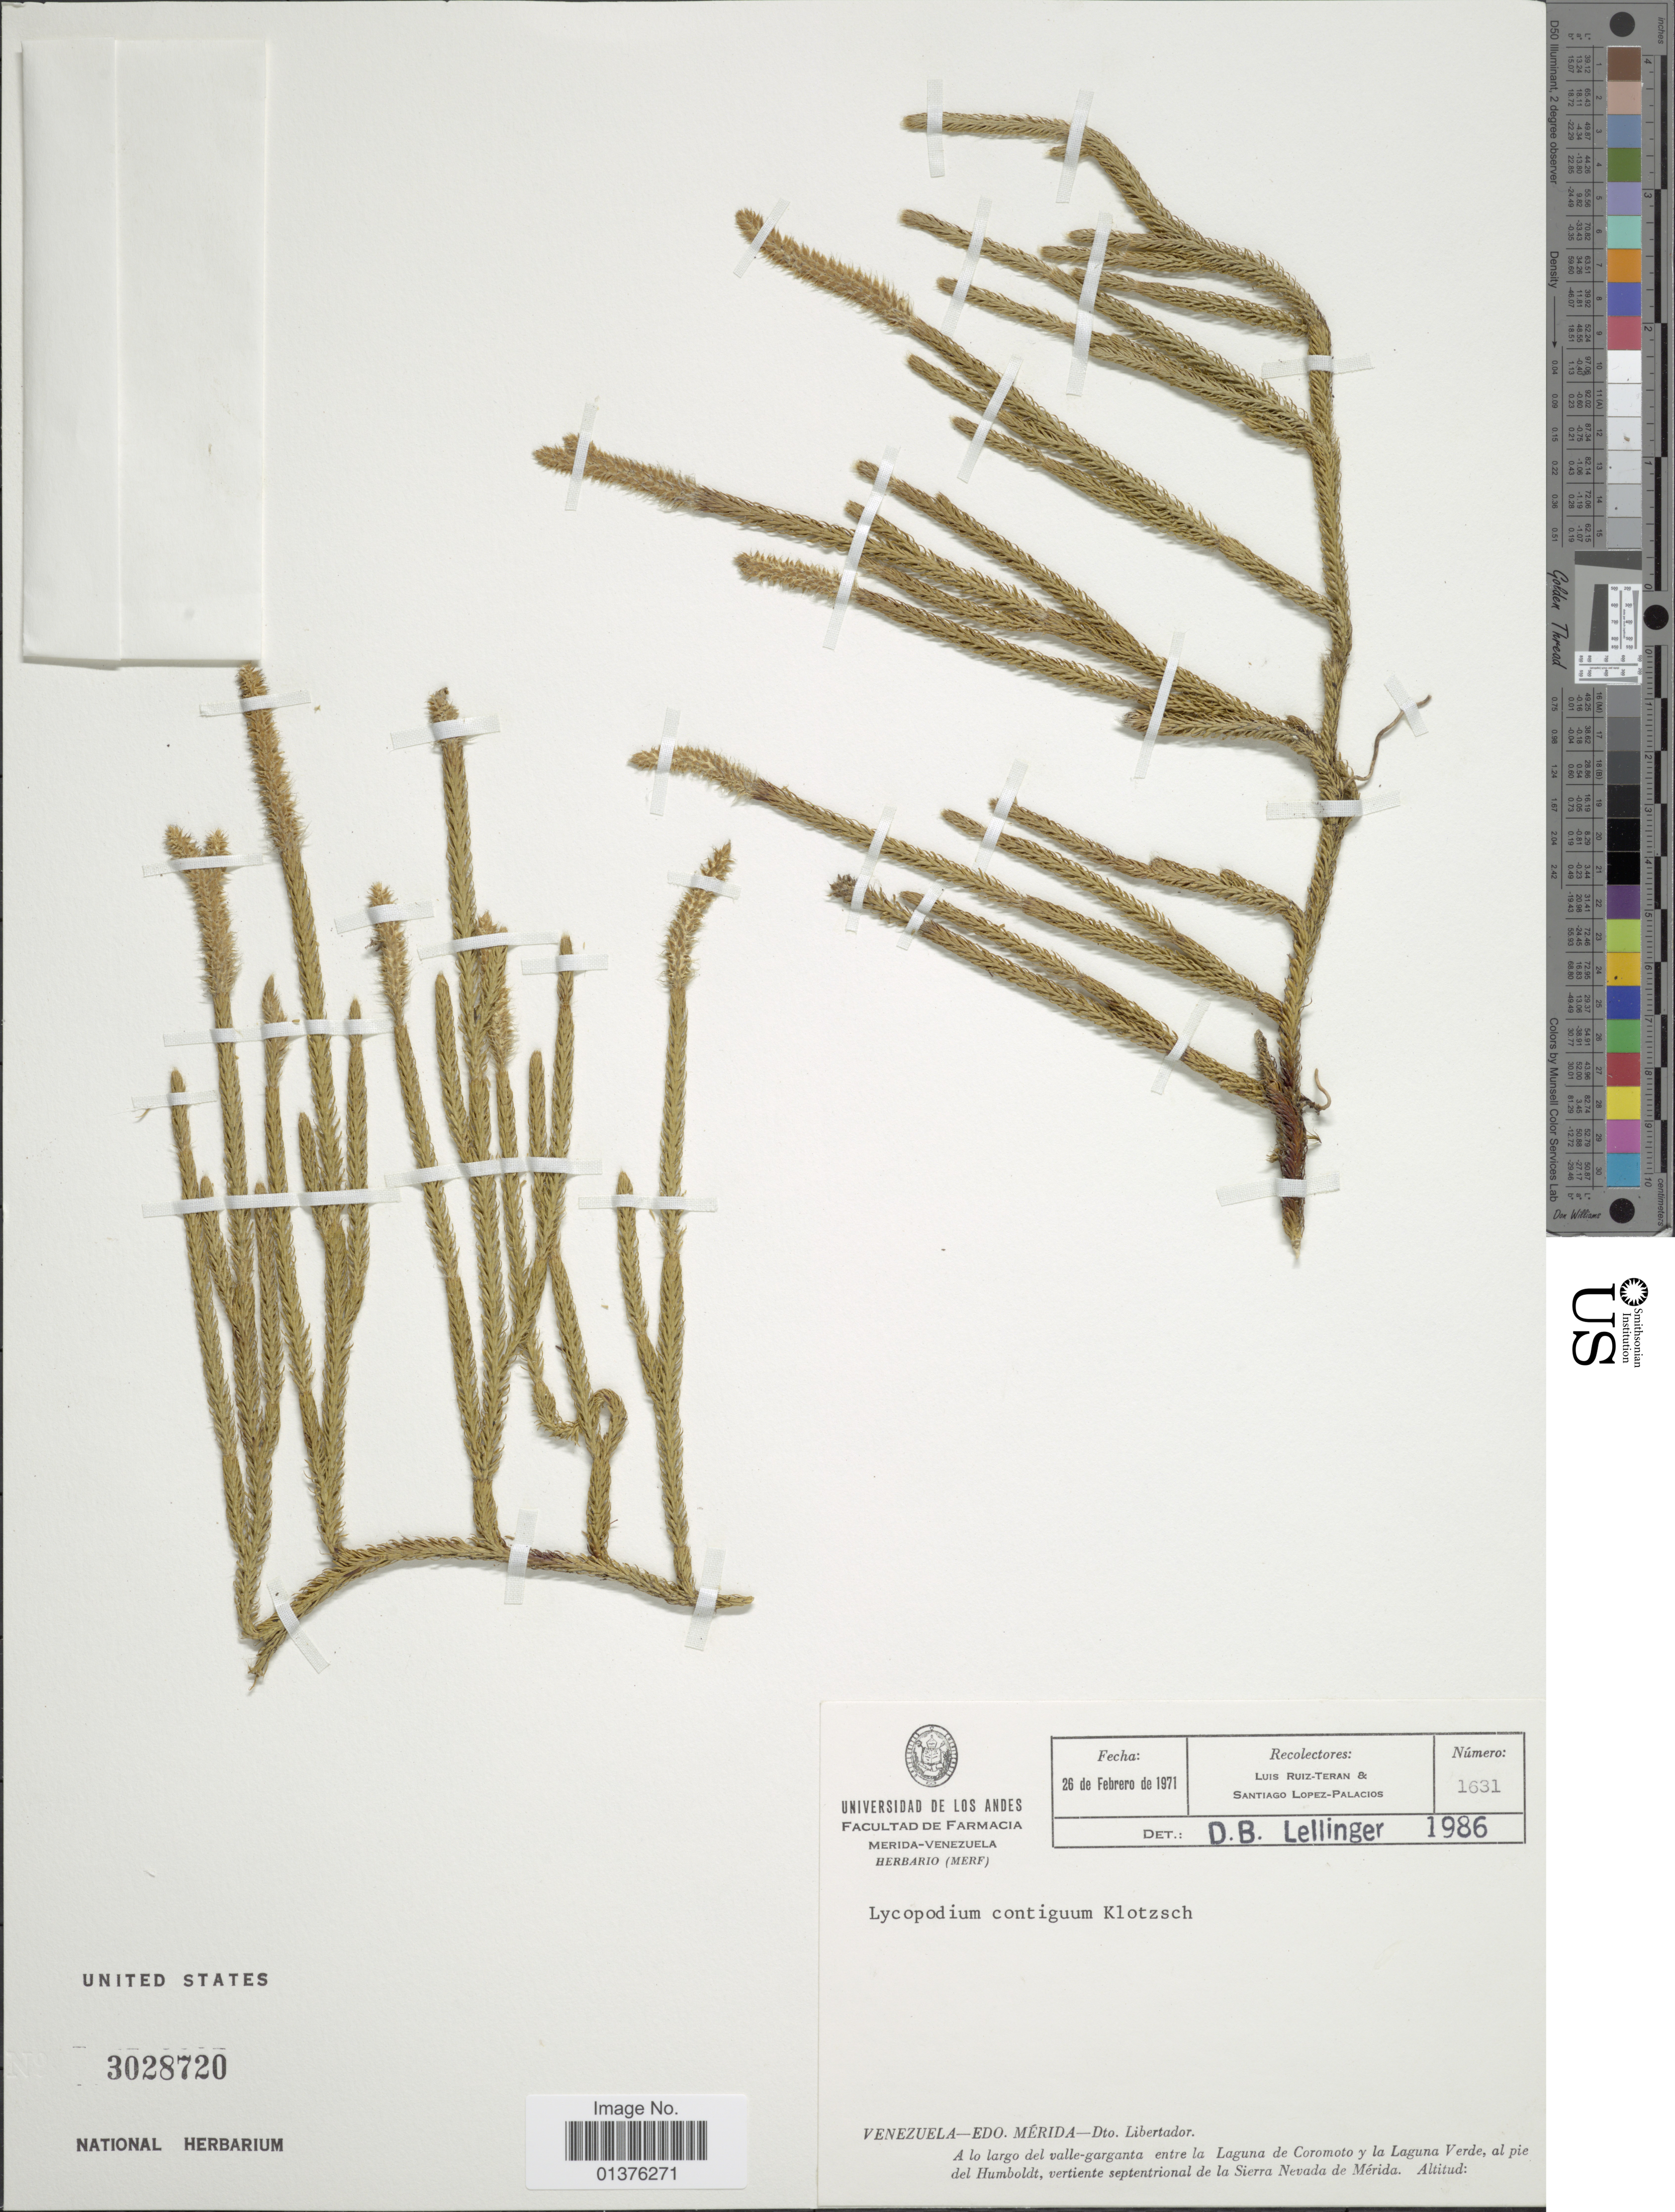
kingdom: Plantae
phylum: Tracheophyta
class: Lycopodiopsida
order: Lycopodiales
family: Lycopodiaceae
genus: Lycopodium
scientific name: Lycopodium clavatum subsp. contiguum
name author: (Klotzsch) B. Øllg.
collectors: L. E. Ruíz-Terán & S. López-Palacios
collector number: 1631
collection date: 1971-02-26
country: Venezuela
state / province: Mérida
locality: Dto. Libertador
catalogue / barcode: US 3028720